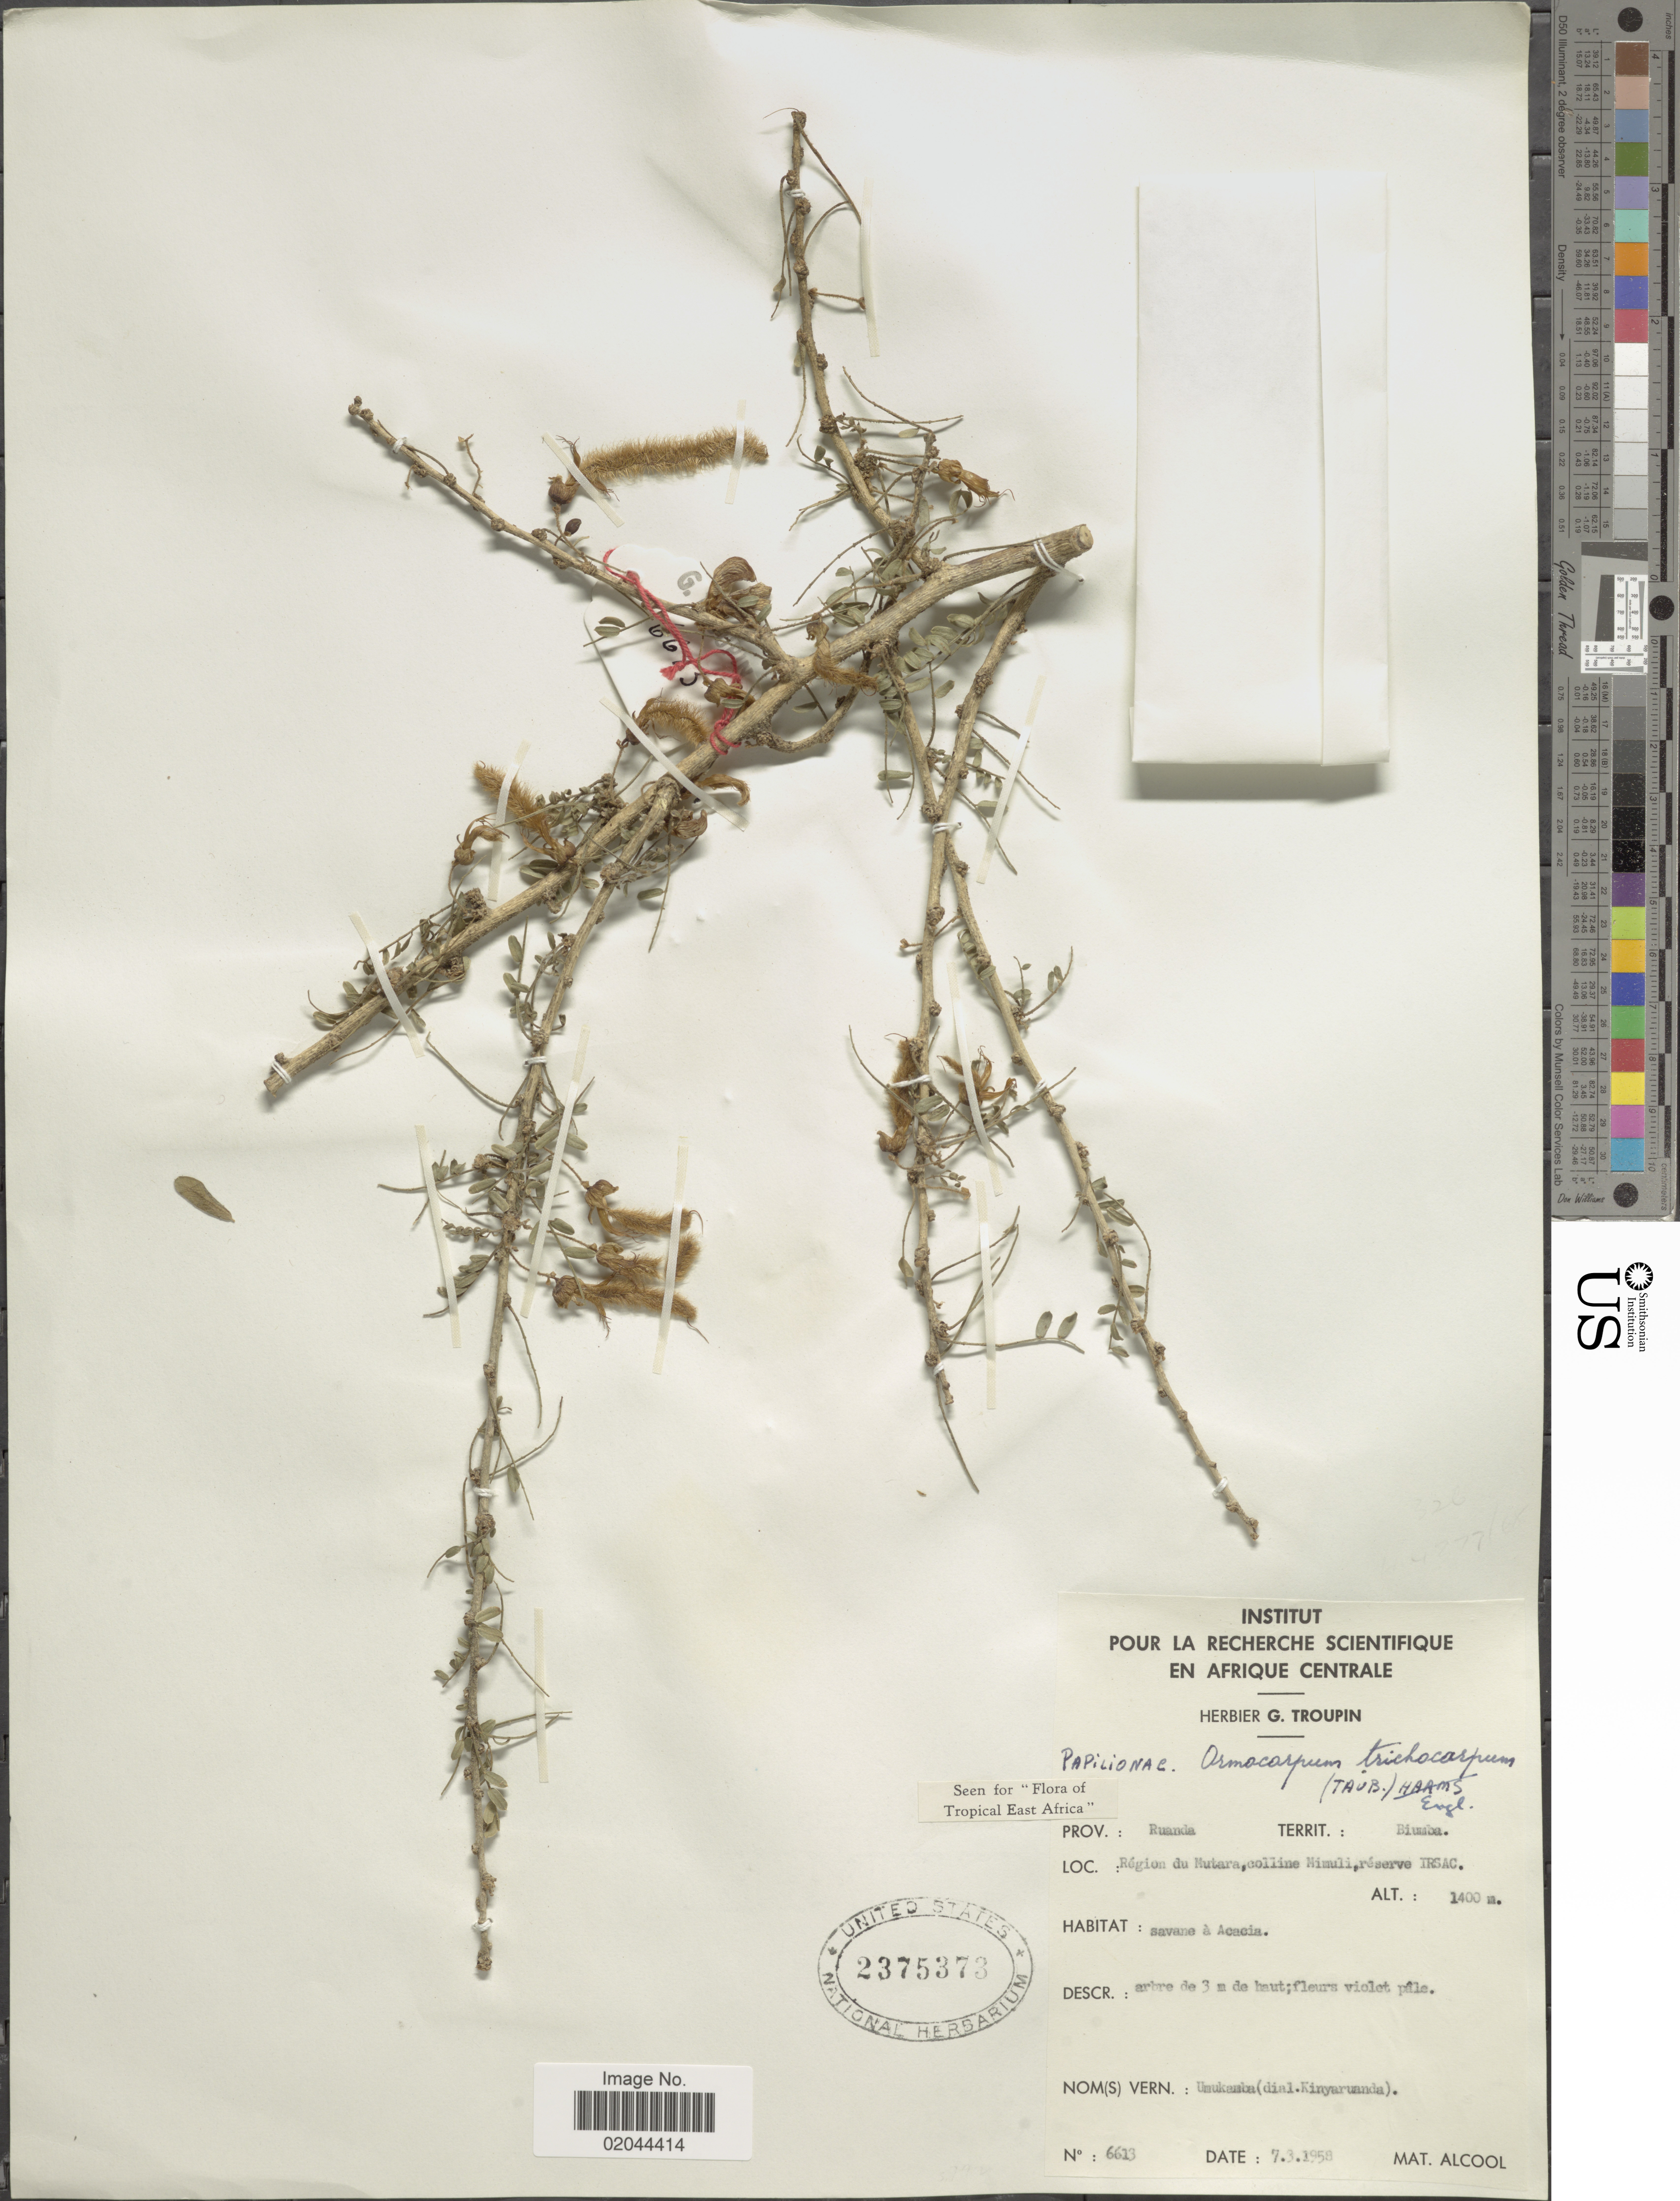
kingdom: Plantae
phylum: Tracheophyta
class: Magnoliopsida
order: Fabales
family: Fabaceae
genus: Ormocarpum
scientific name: Ormocarpum trichocarpum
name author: (Taub.) Engl.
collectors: M. Alcool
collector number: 6613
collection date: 1958-03-07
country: Rwanda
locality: Territ.: Biumba, Region de Mutara, colline Mimuli, reserve IRSAC, savane a Acacia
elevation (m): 1400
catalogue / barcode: US 2375373